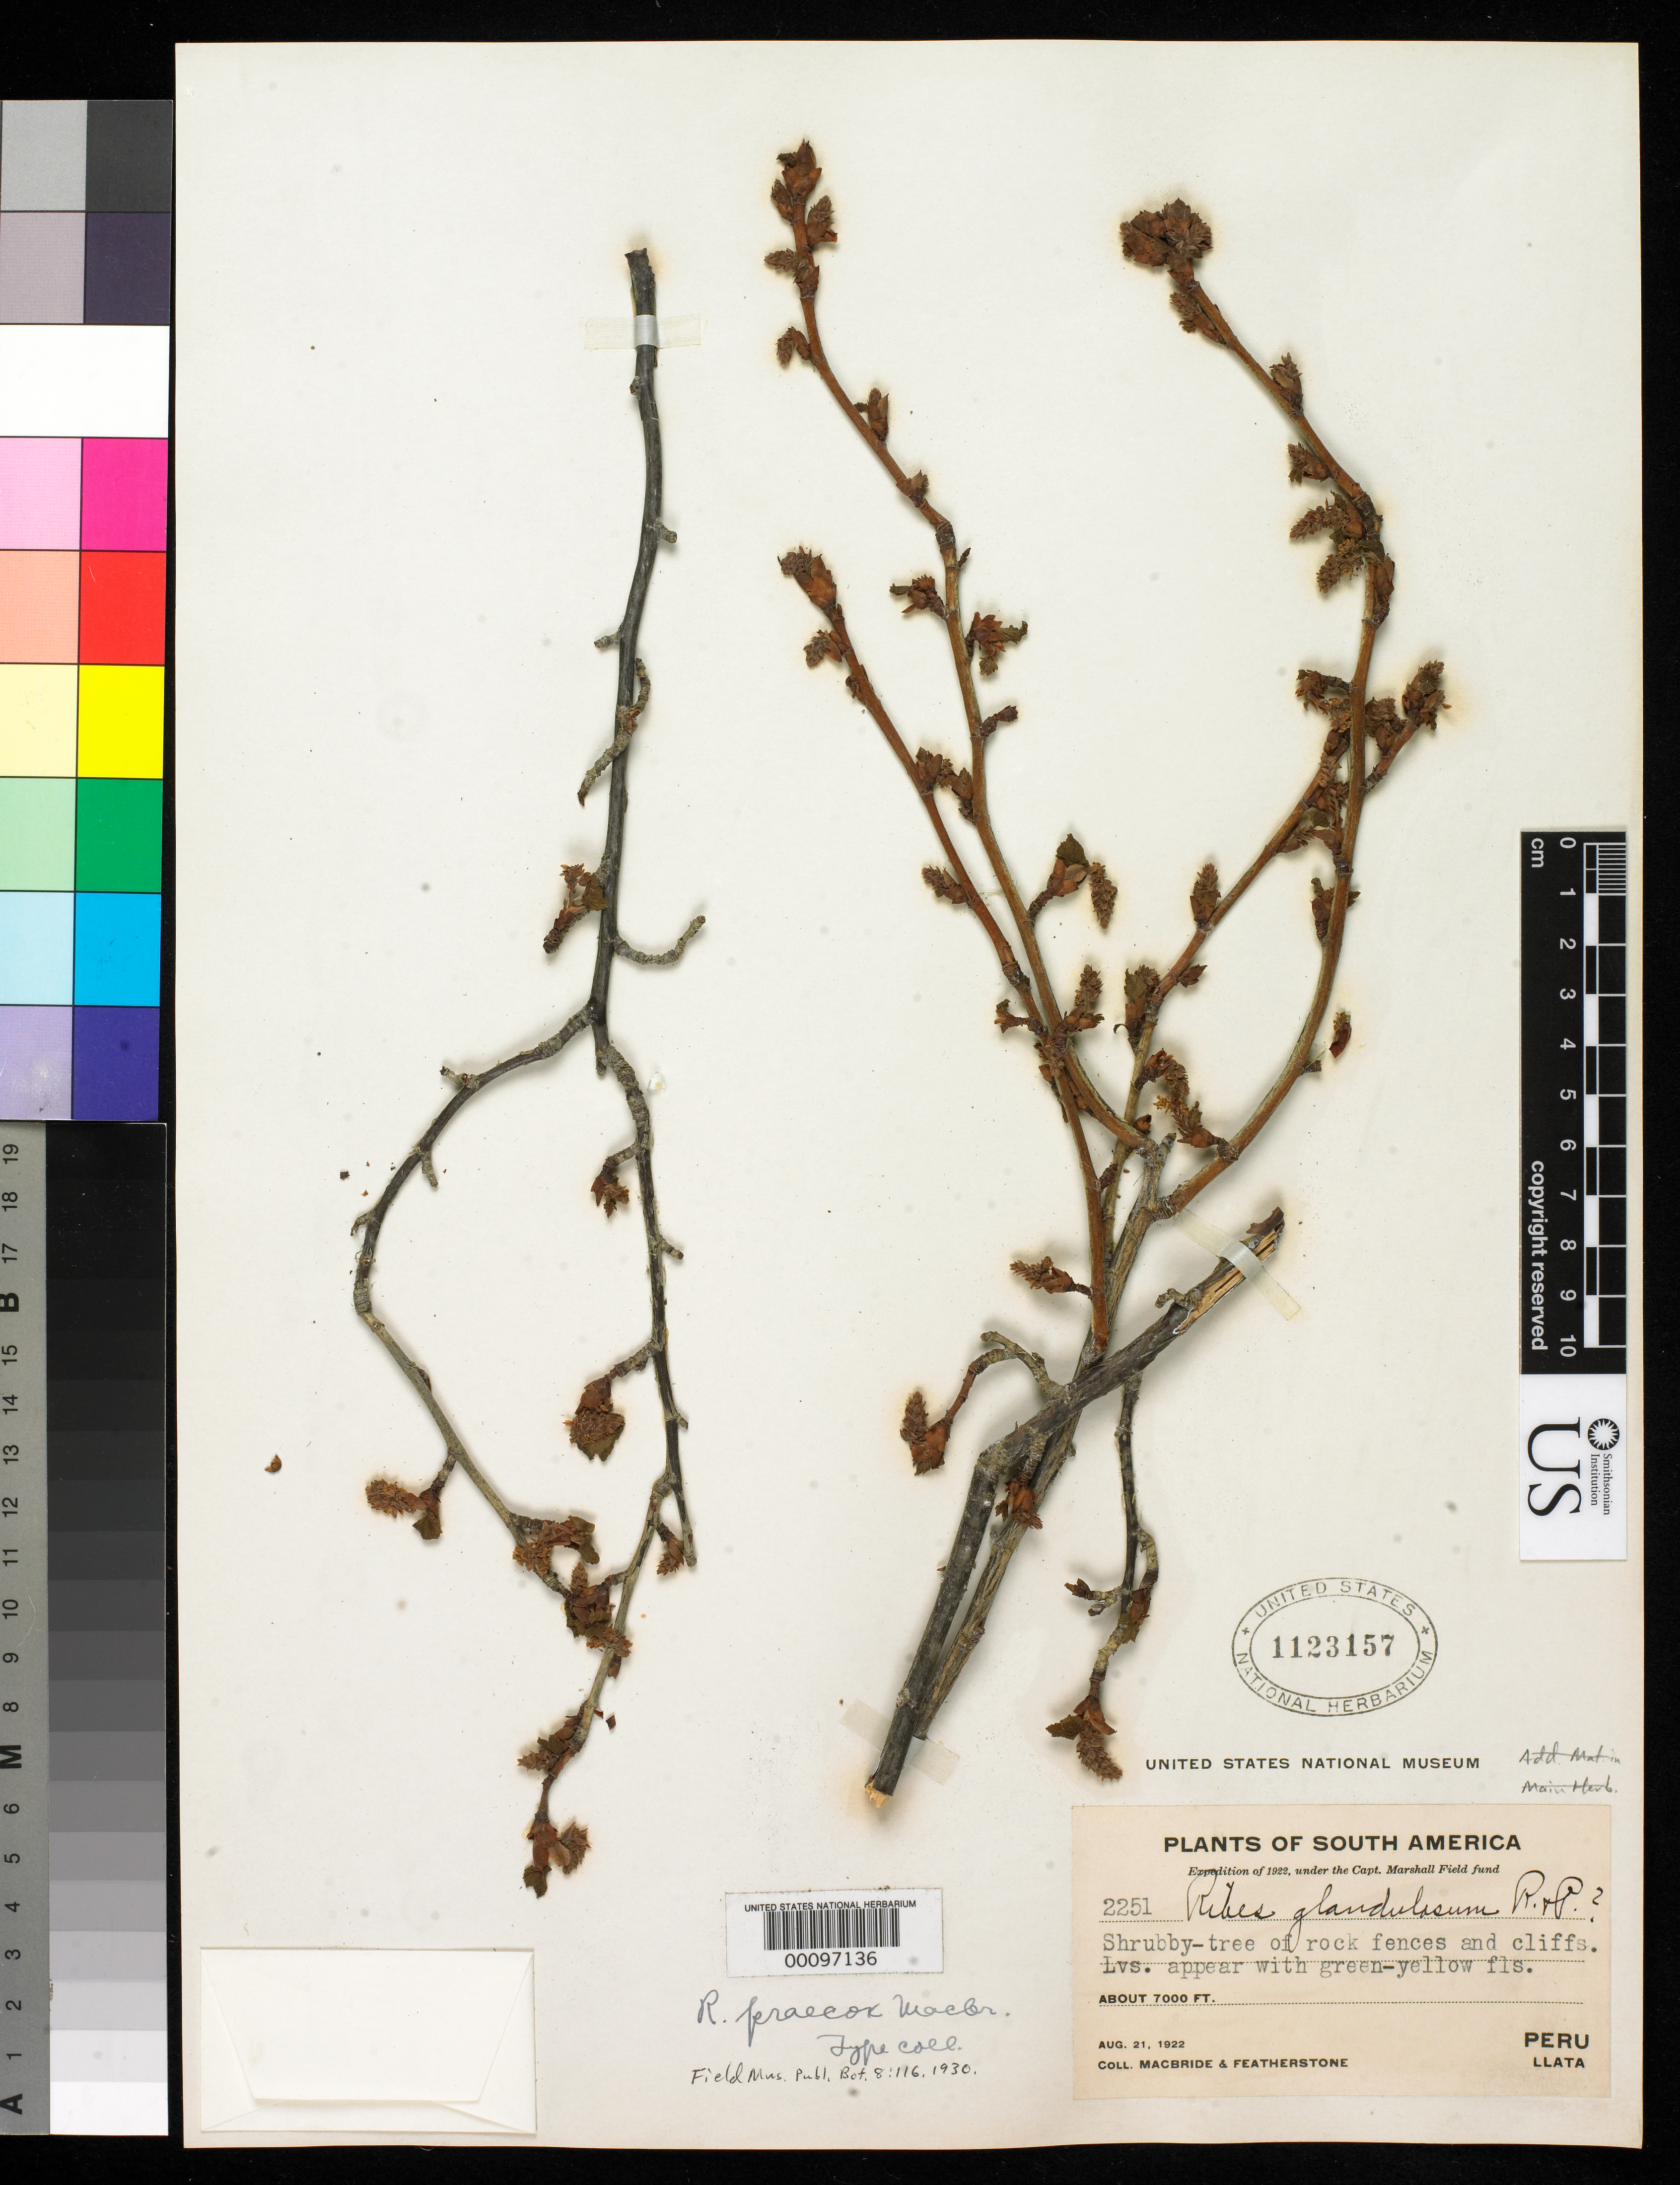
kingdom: Plantae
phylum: Tracheophyta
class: Magnoliopsida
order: Saxifragales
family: Grossulariaceae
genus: Ribes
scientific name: Ribes praecox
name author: J.F. Macbr.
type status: Isotype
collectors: J. F. Macbride & W. Featherstone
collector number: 2251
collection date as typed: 21 Aug 1922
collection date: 1922-08-21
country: Peru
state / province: San Martín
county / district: Mariscal Cáceres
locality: Rio Huallaga, margen Derecha del; Balsa Probana; dtto. Tocache Nuevo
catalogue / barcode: US 1123157